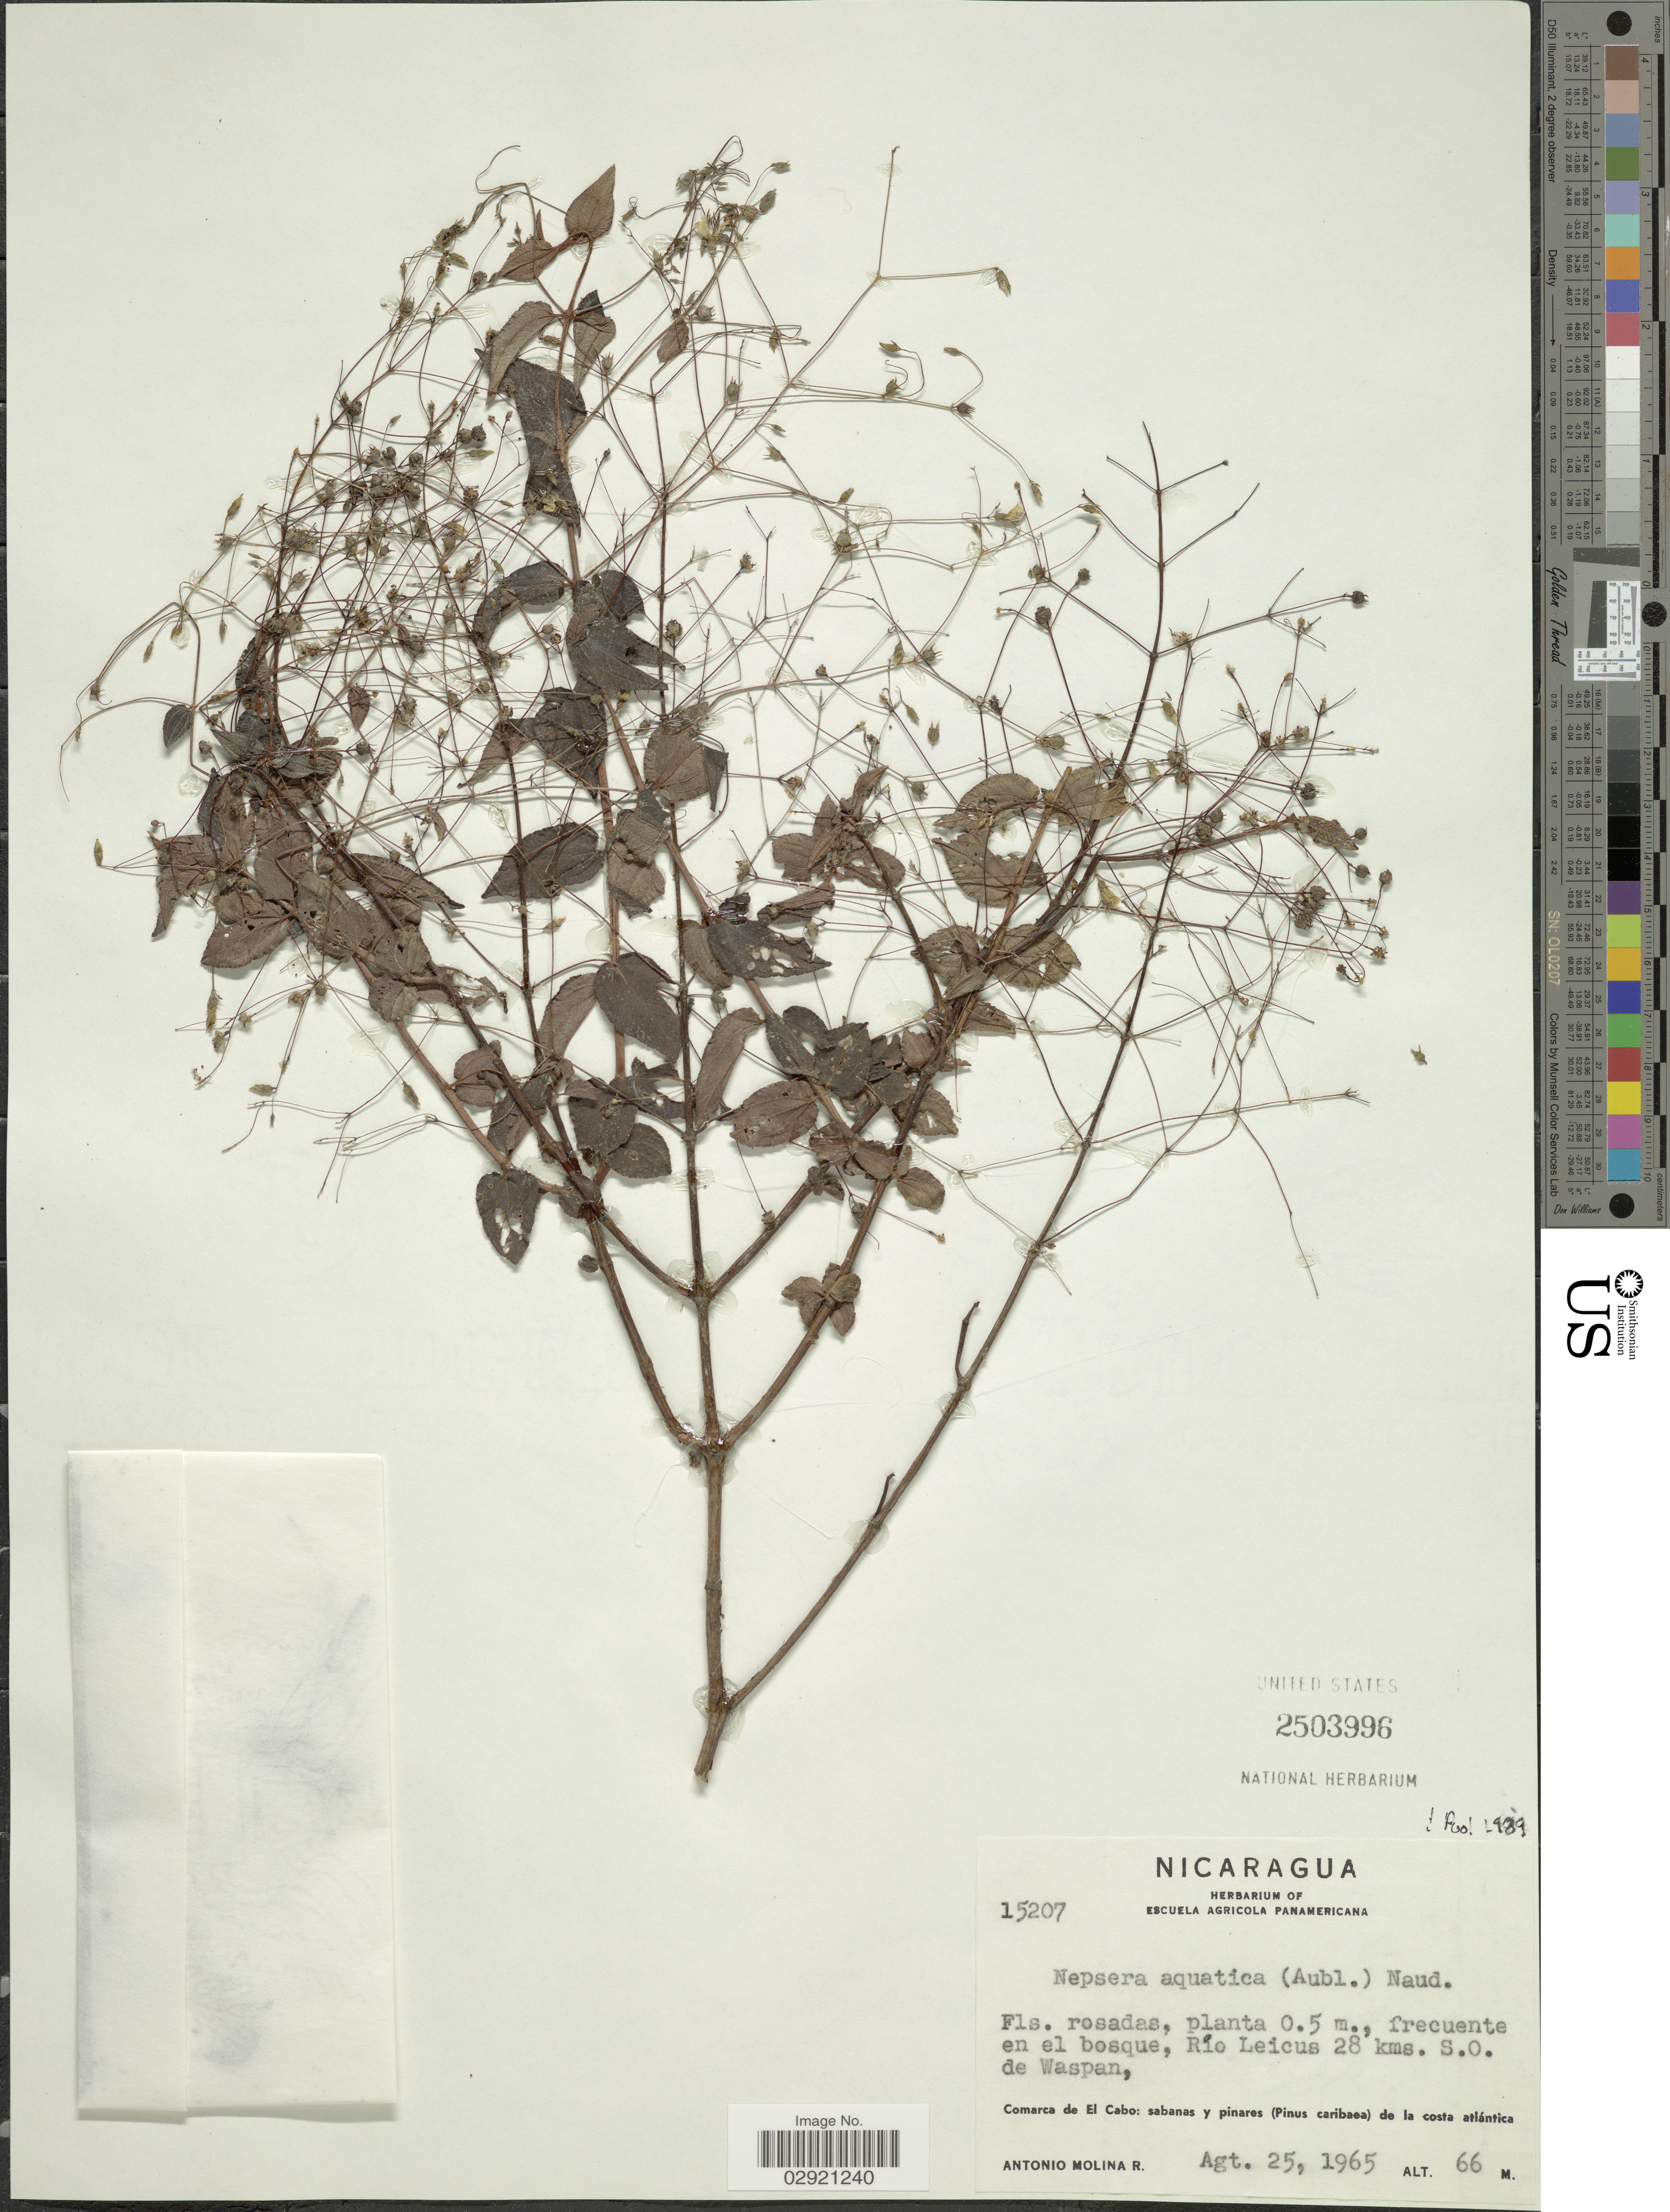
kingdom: Plantae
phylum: Tracheophyta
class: Magnoliopsida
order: Myrtales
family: Melastomataceae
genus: Nepsera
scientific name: Nepsera aquatica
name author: (Aubl.) Naudin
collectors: A. Molina R.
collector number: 15207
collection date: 1965-08-25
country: Nicaragua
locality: Río Leicus 28 kms. S. O. de Waspan, Comarca de El Cabo.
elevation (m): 66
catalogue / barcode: US 2503996